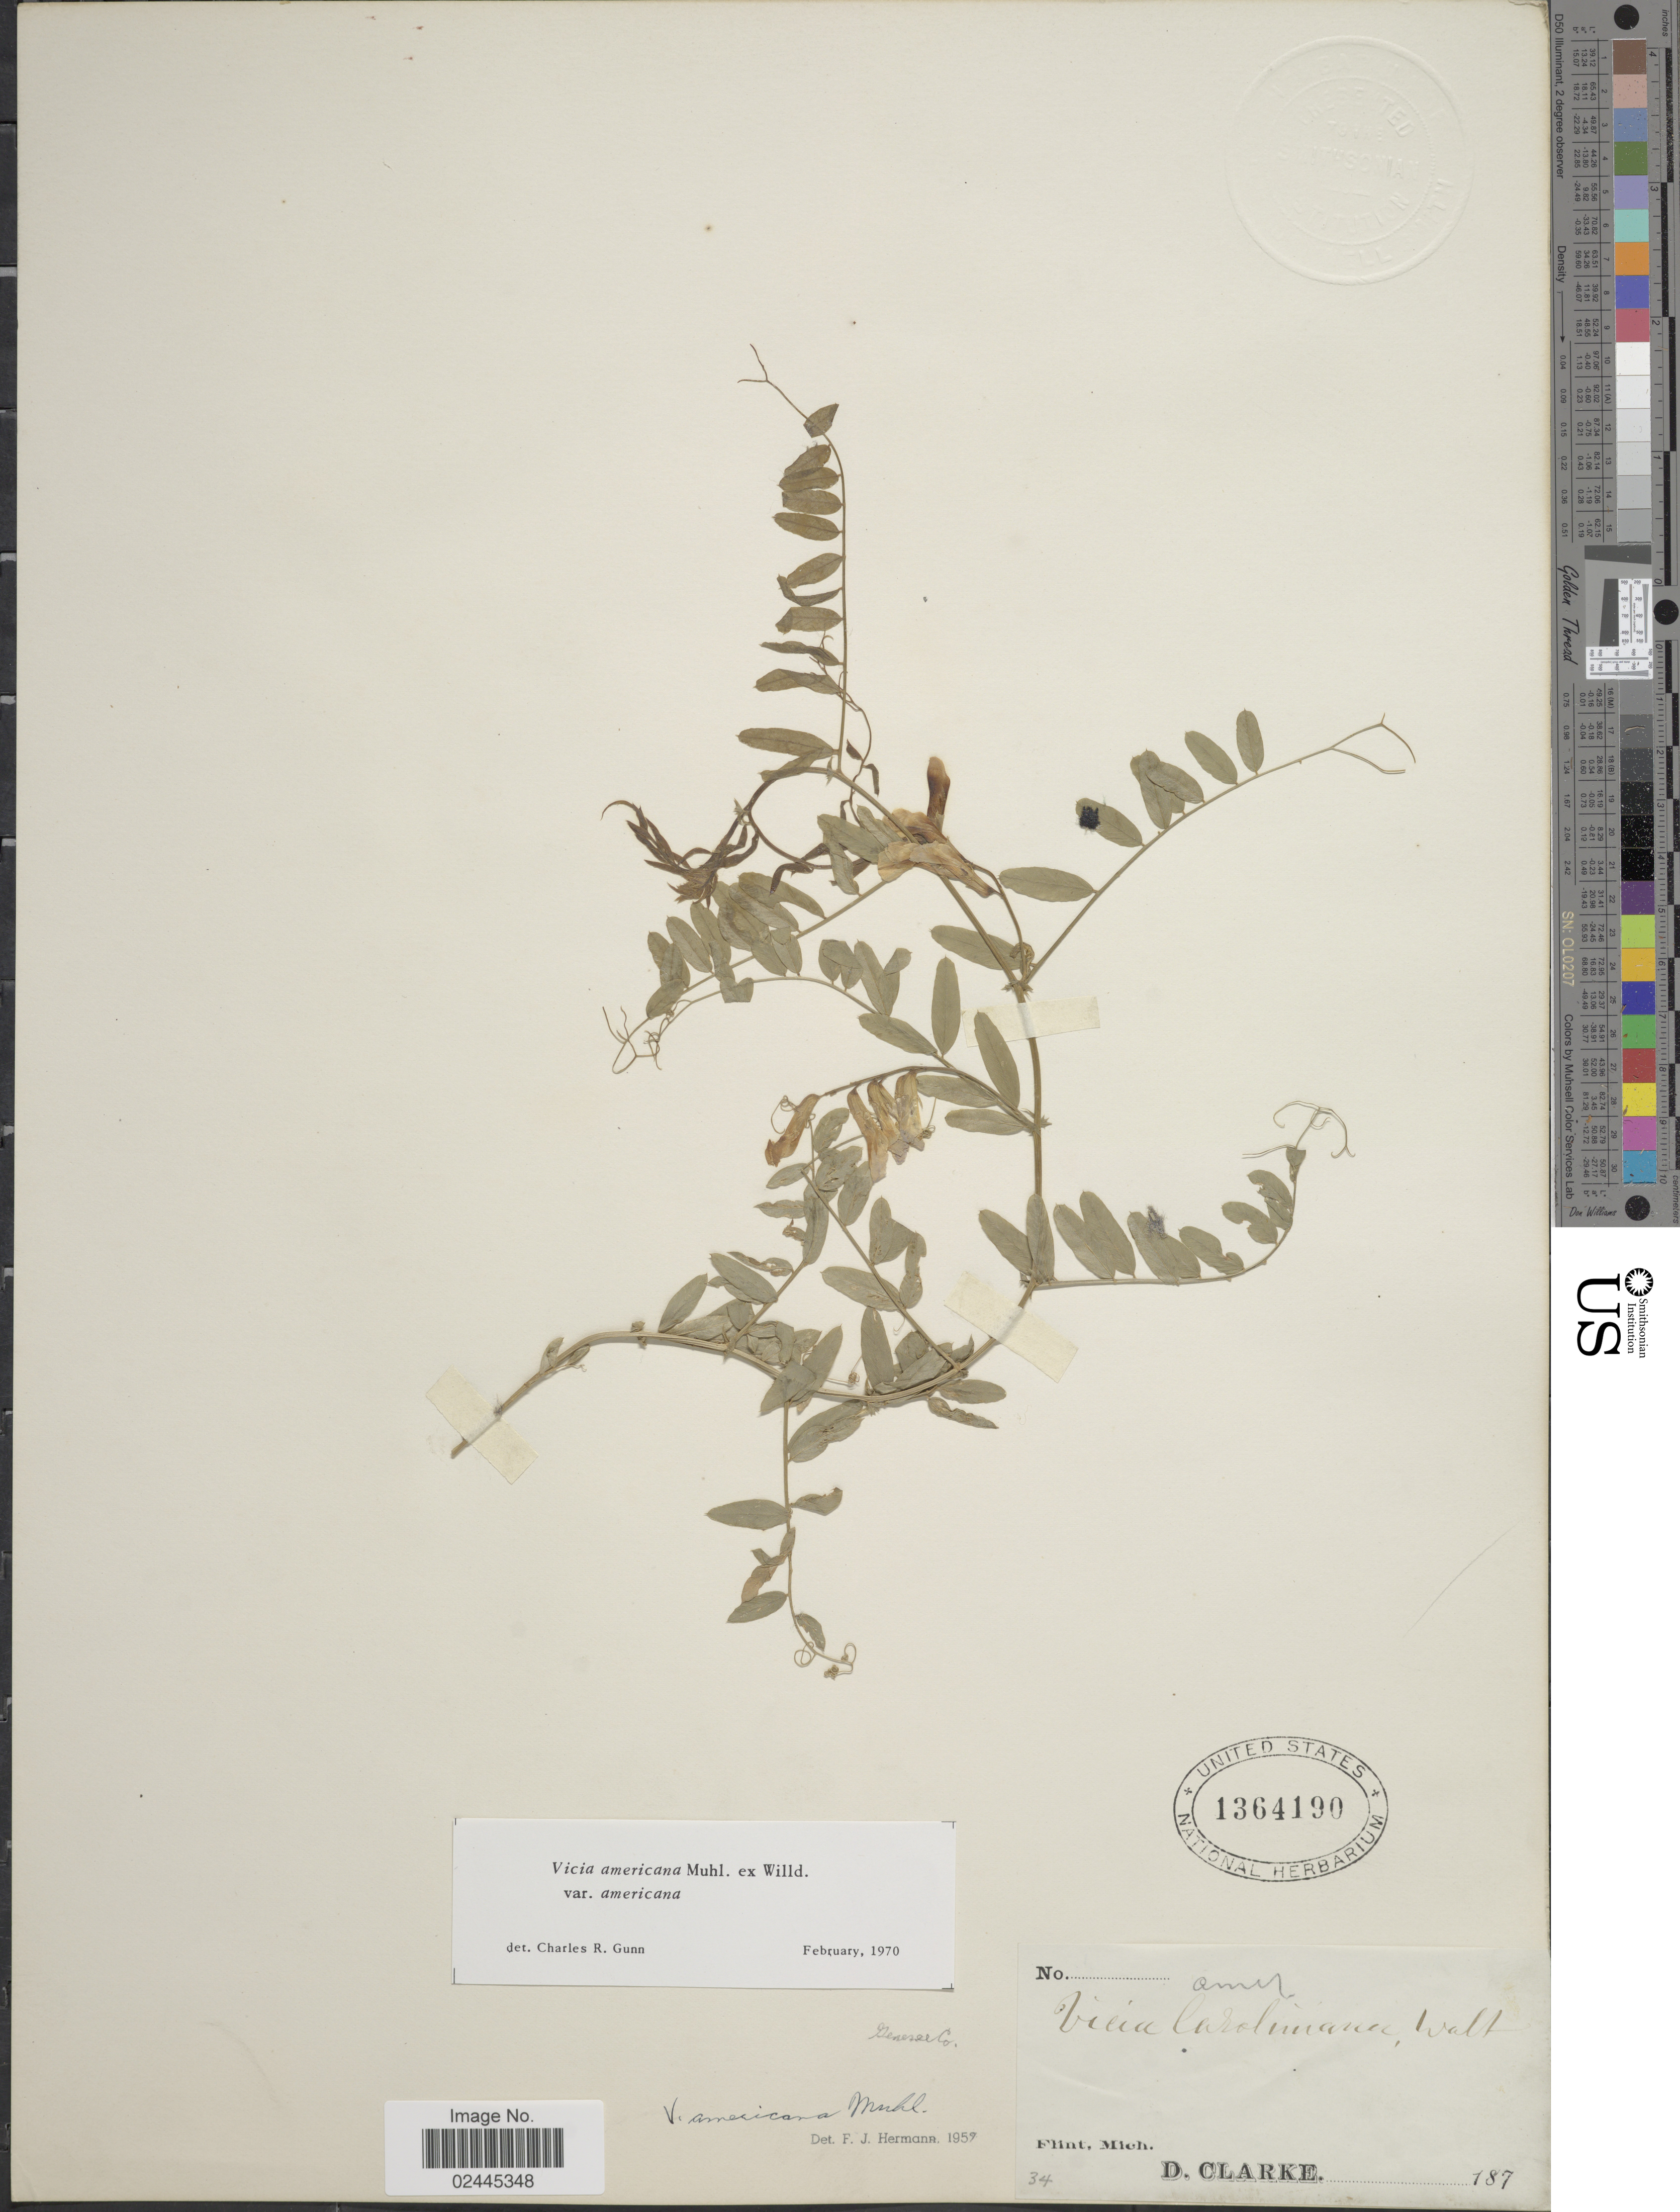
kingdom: Plantae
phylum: Tracheophyta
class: Magnoliopsida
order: Fabales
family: Fabaceae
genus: Vicia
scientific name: Vicia americana var. americana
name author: Muhl. ex Willd.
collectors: D. Clarke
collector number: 34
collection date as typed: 187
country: United States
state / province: Michigan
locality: Flint, Mich. Genesee Co.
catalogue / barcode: US 1364190